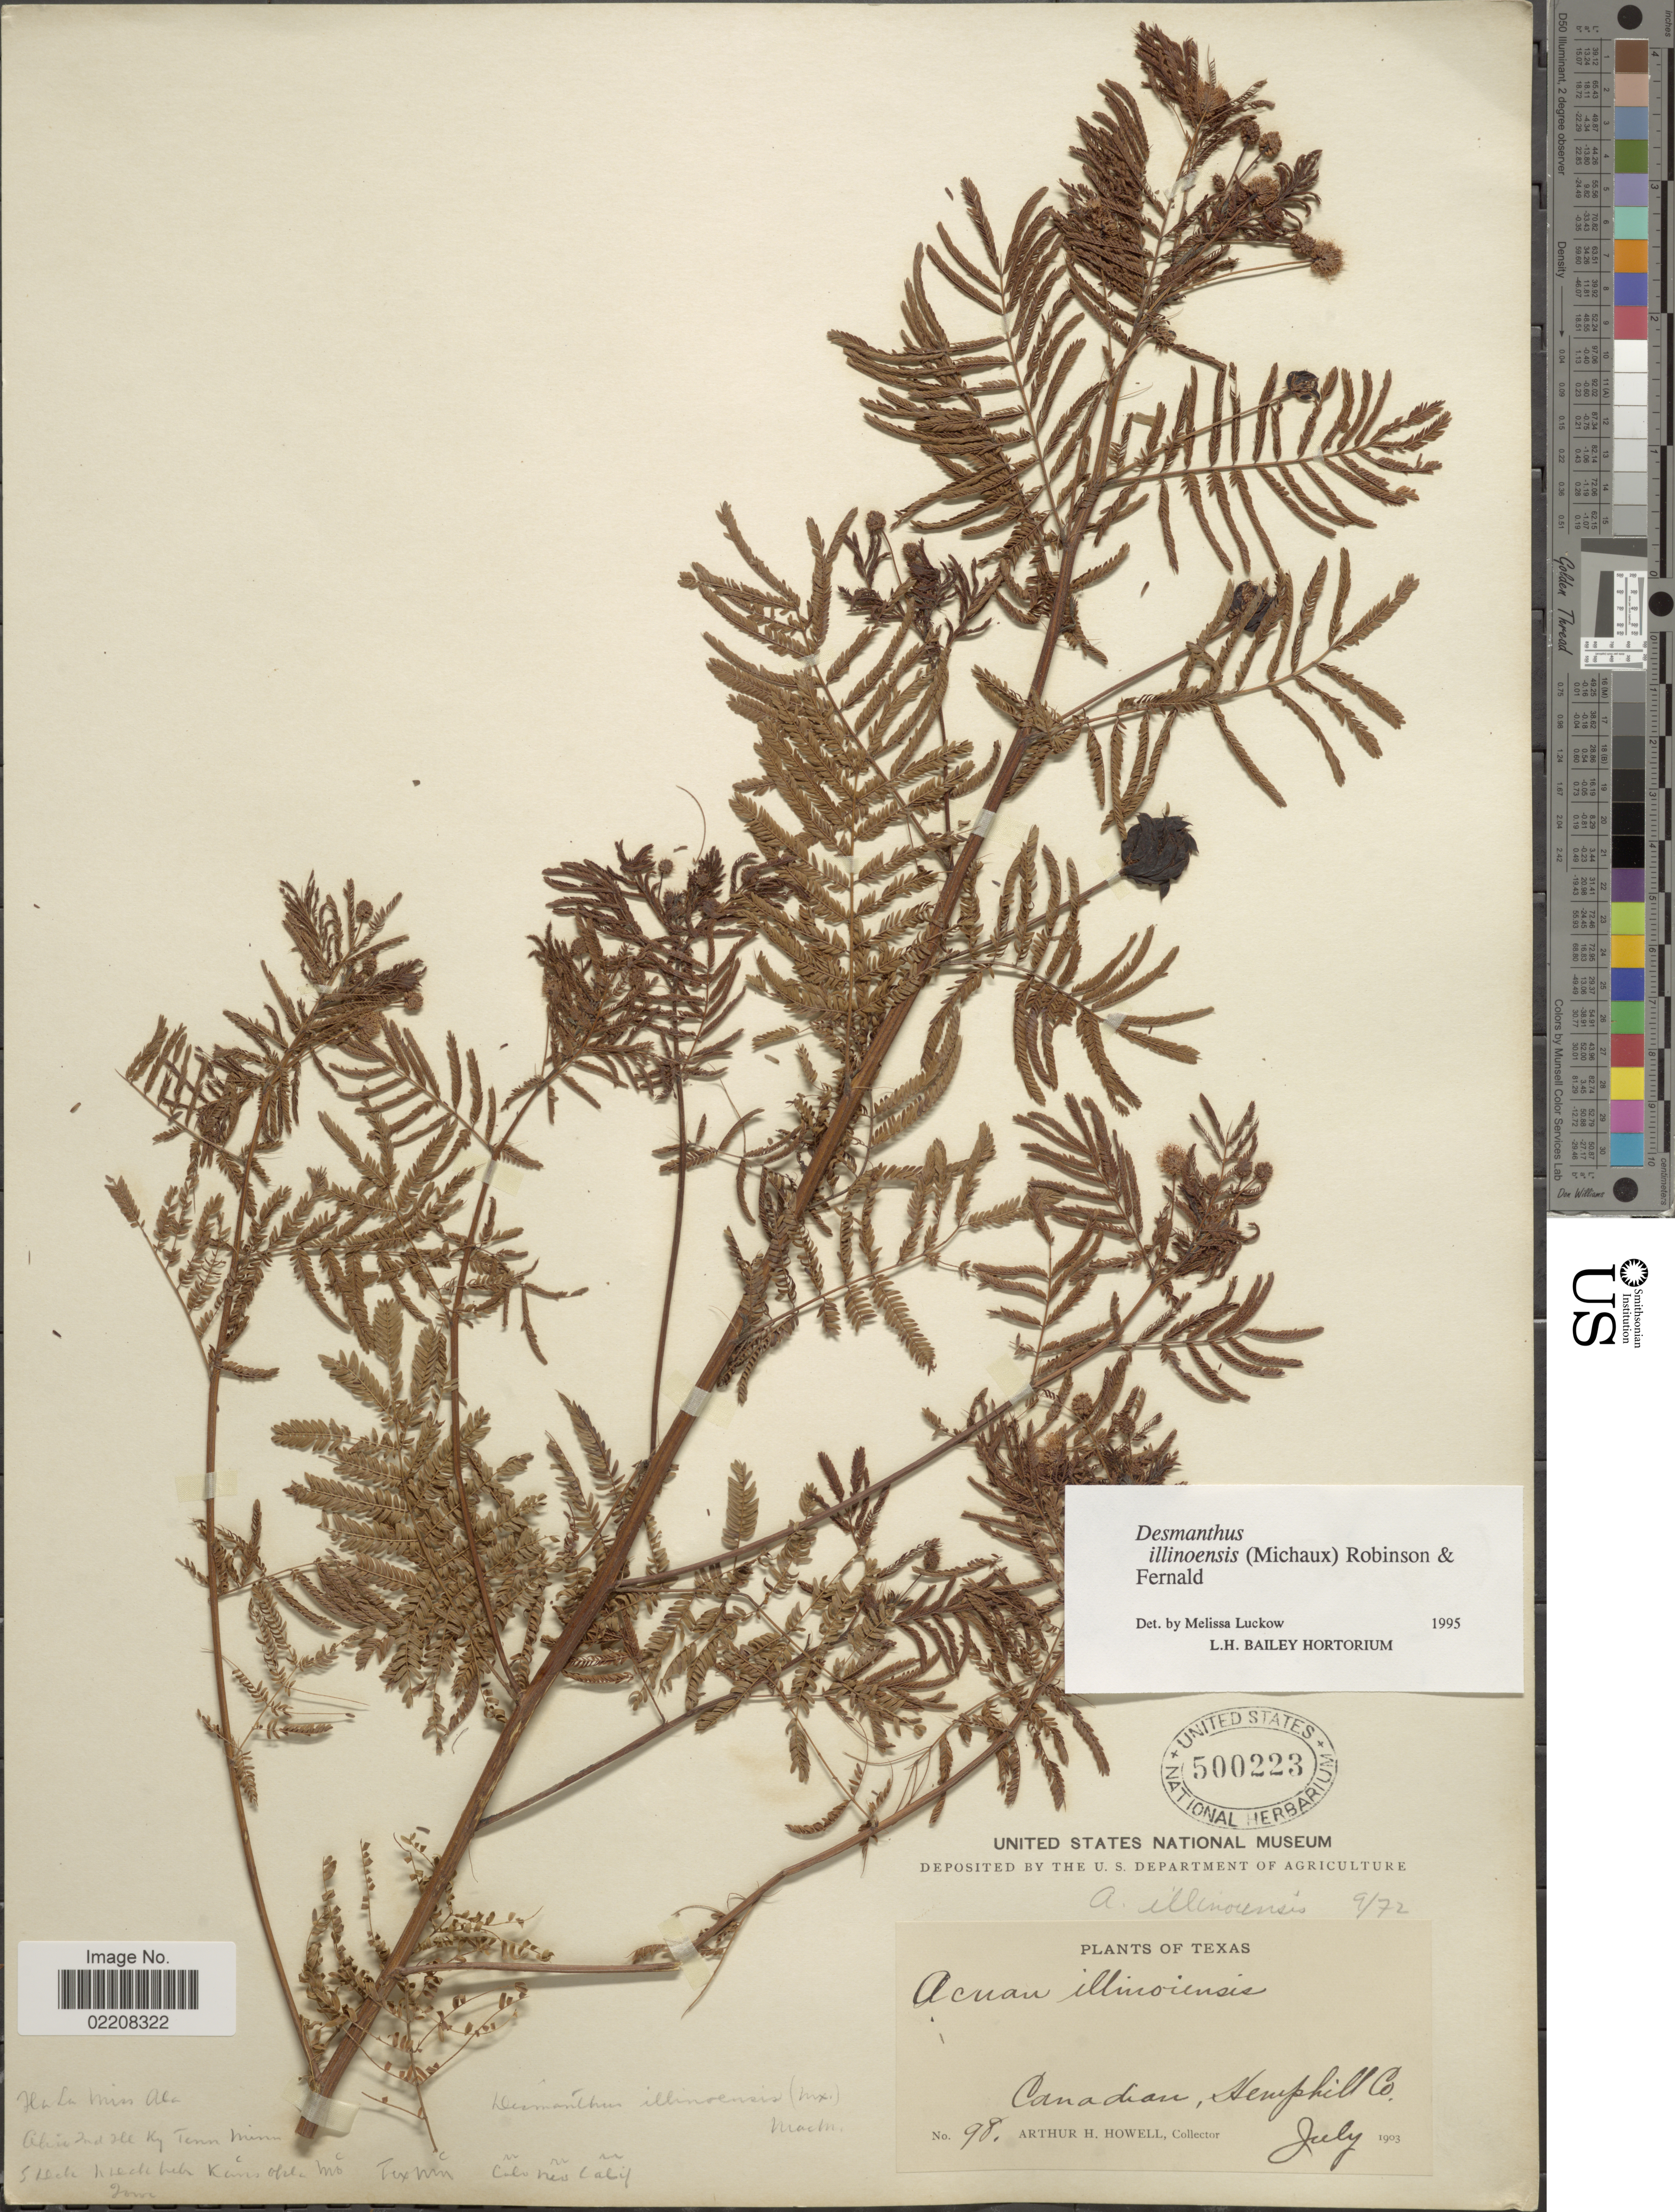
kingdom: Plantae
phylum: Tracheophyta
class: Magnoliopsida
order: Fabales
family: Fabaceae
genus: Desmanthus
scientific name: Desmanthus illinoensis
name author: (Michx.) MacMill.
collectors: A. Howell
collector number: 98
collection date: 1903-07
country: United States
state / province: Texas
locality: Canadina, Hemphill Co.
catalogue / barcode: US 500223